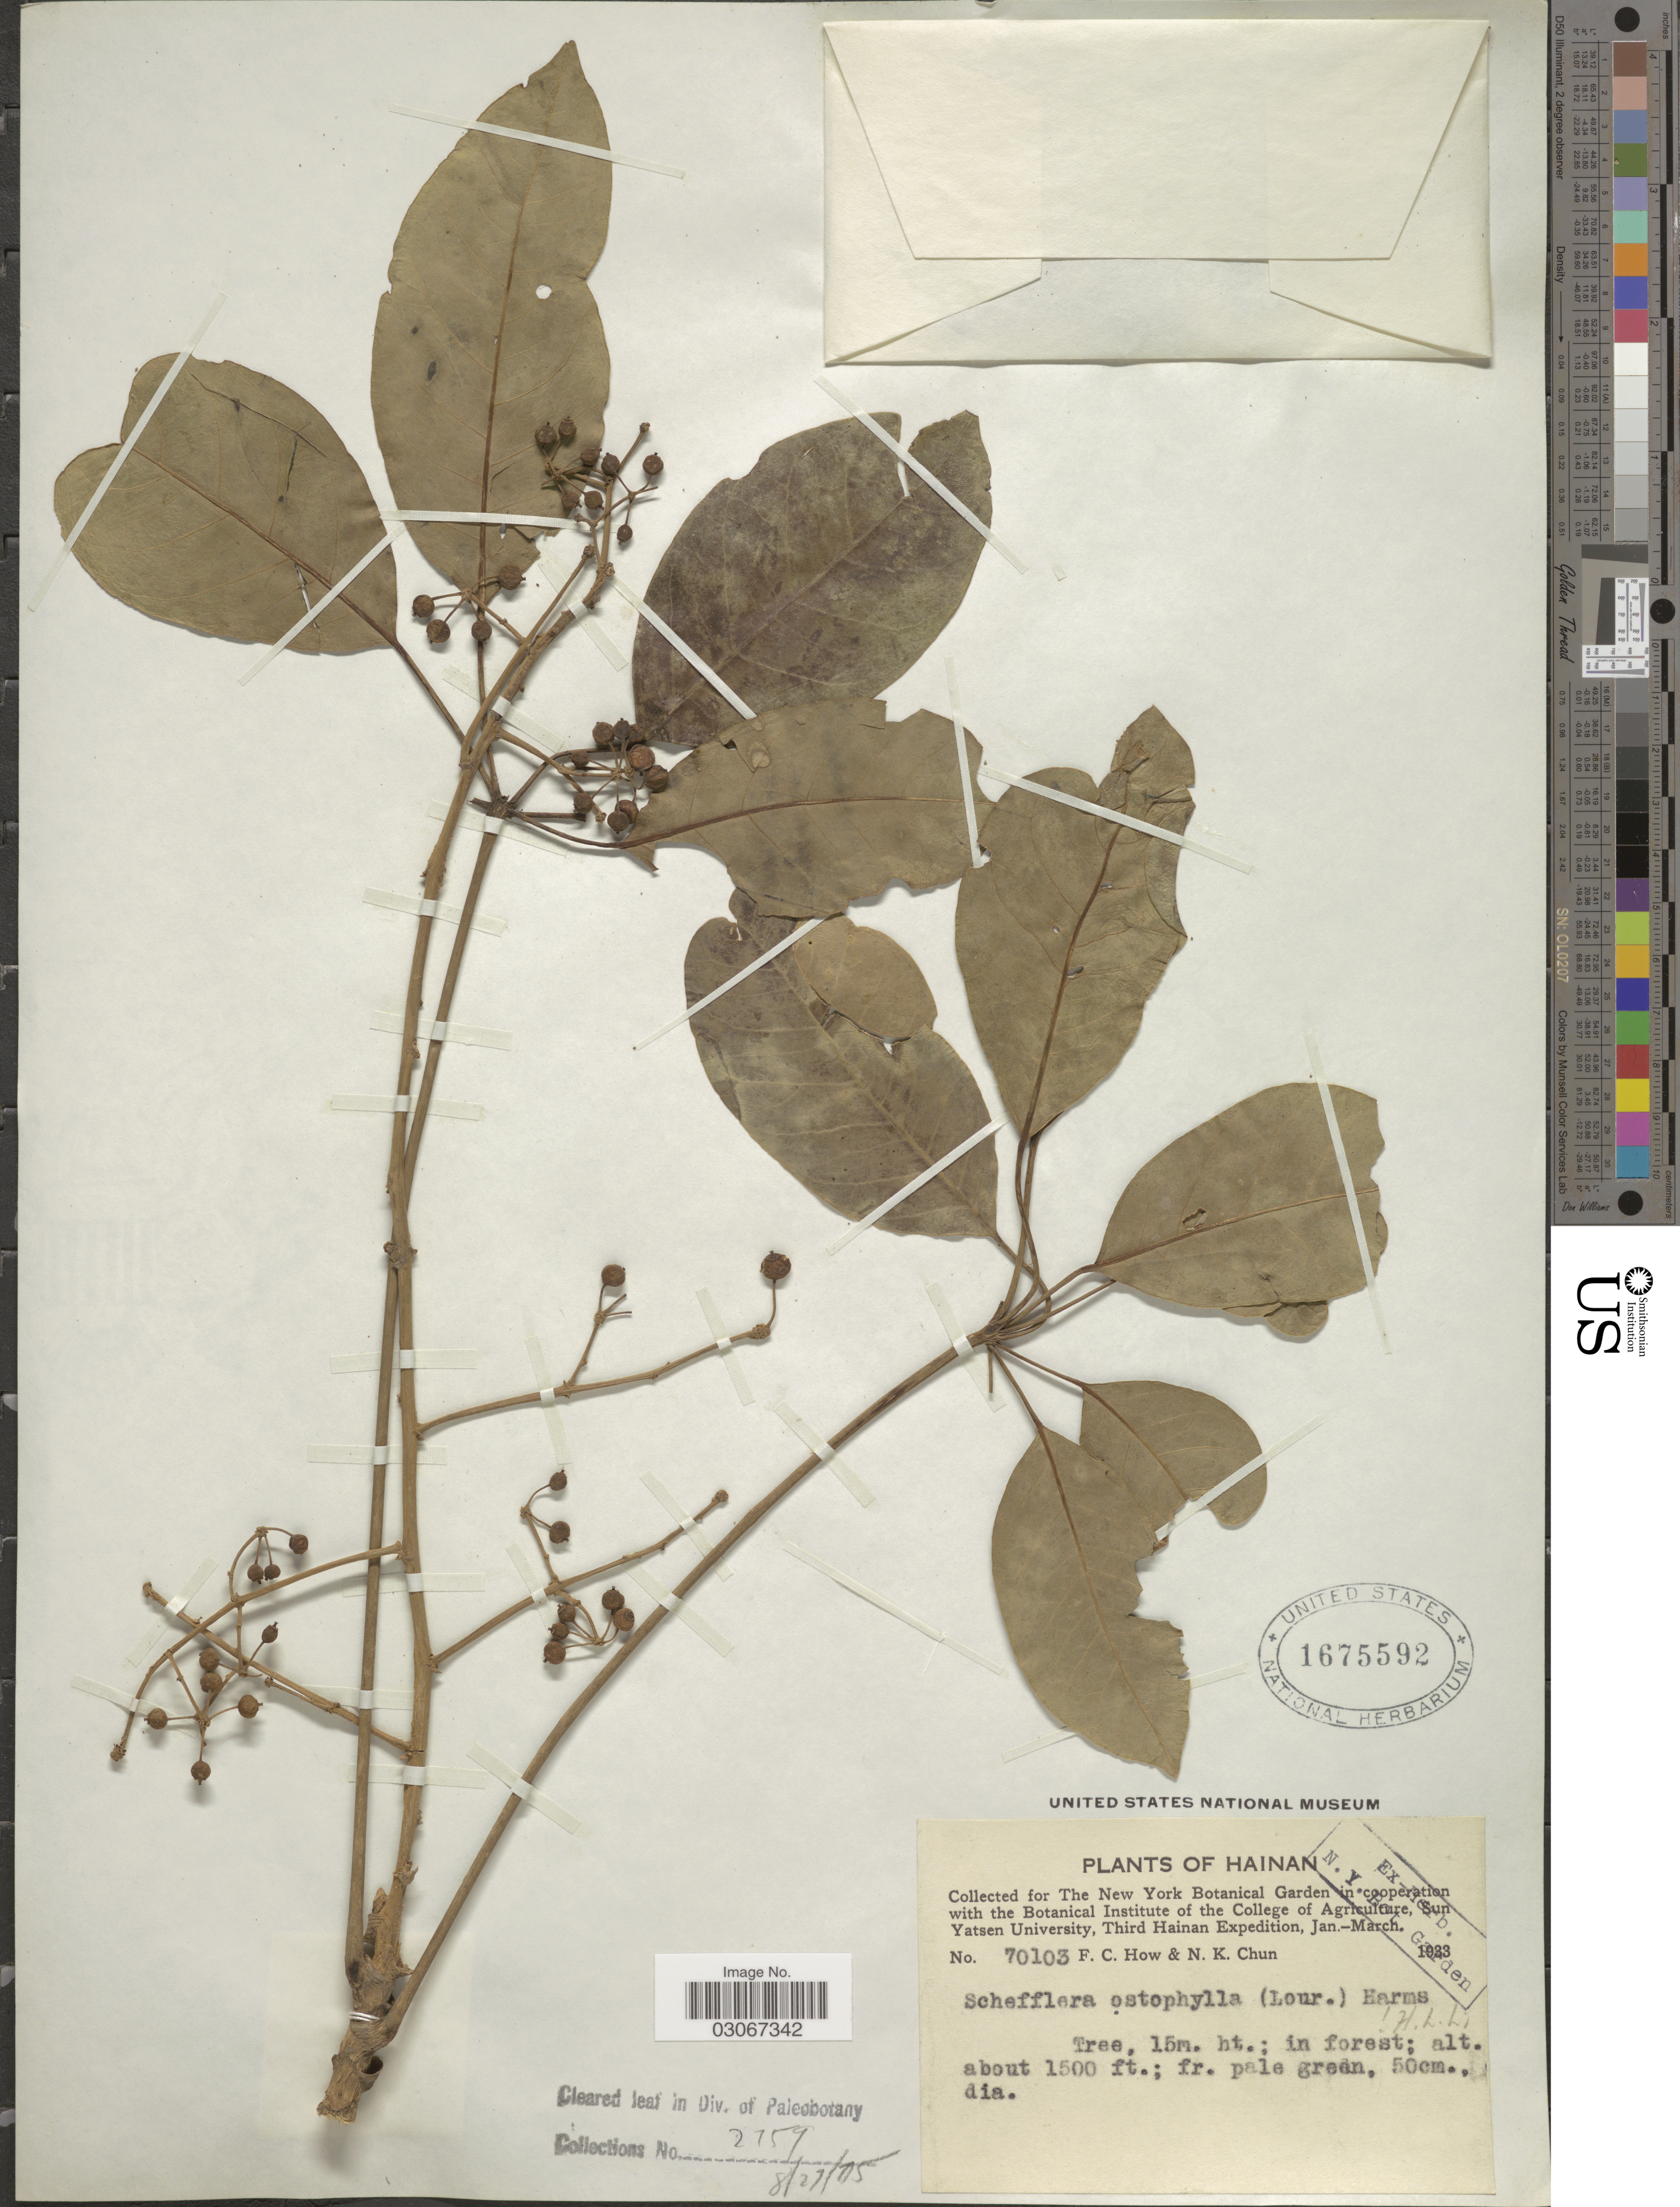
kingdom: Plantae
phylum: Tracheophyta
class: Magnoliopsida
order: Apiales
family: Araliaceae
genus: Schefflera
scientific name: Schefflera heptaphylla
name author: (L.) Frodin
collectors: F. C. How & N. K. Chun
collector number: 70103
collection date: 1933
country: China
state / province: Hainan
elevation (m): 457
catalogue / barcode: US 1675592